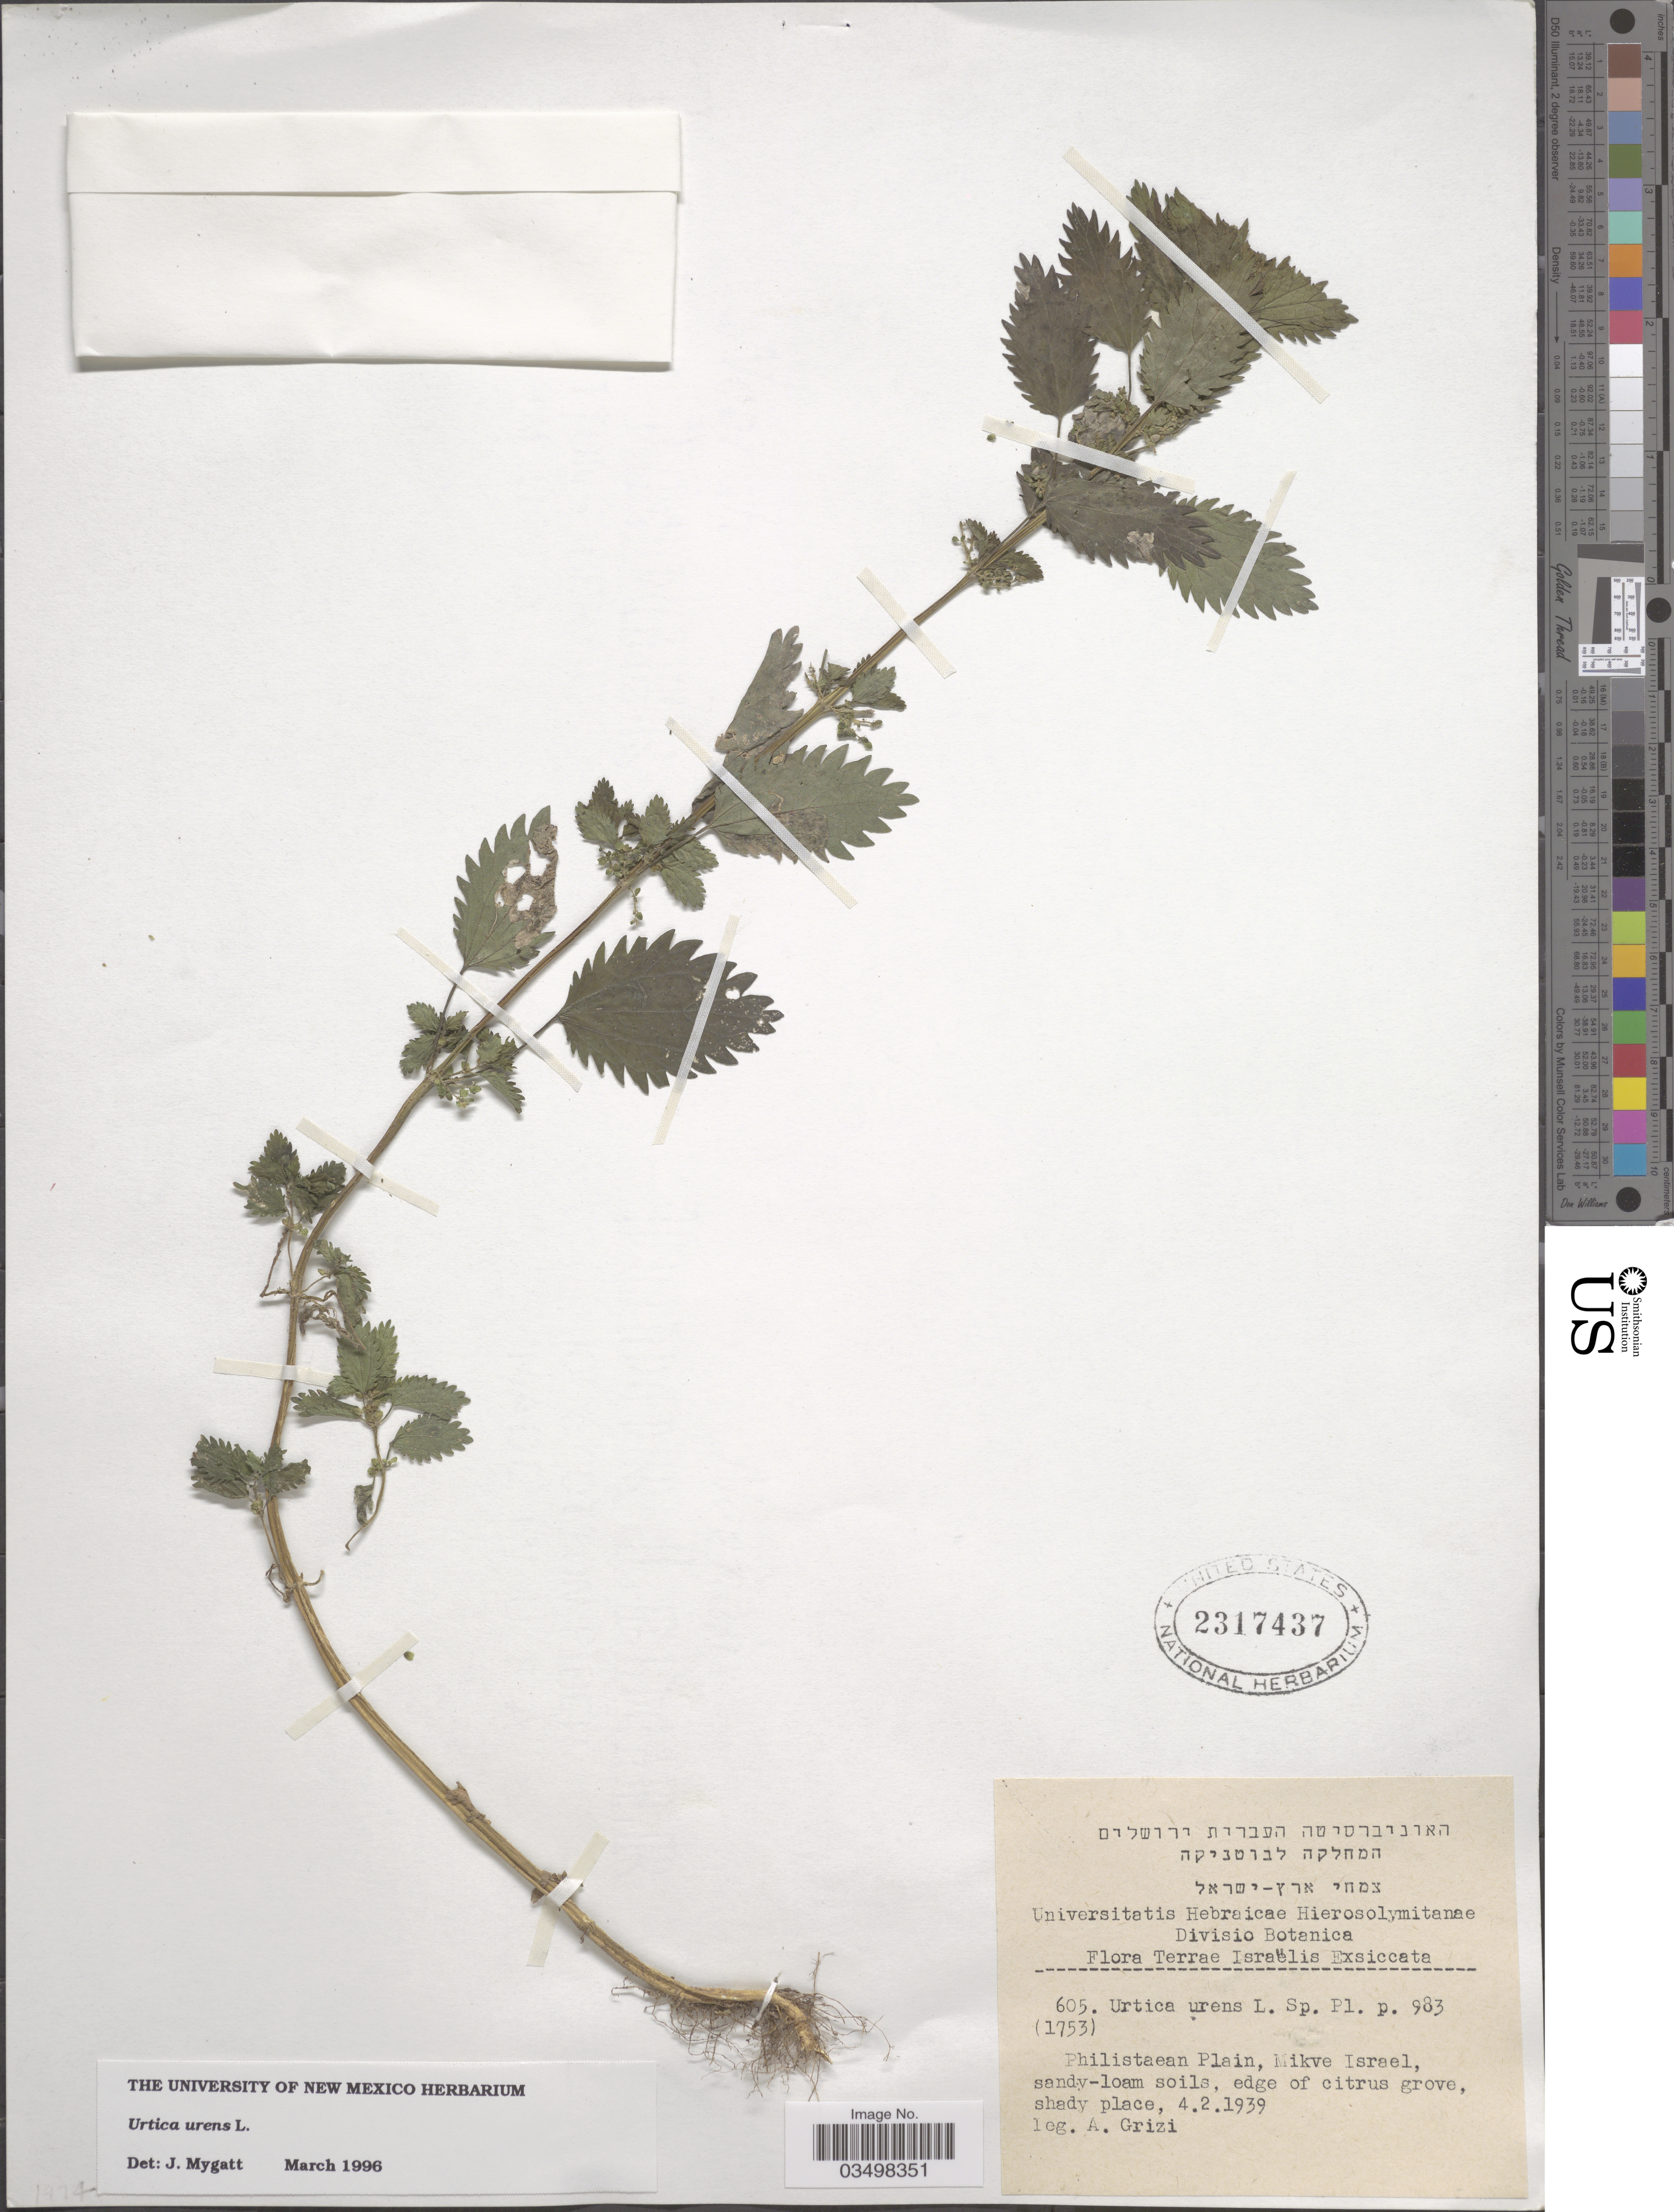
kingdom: Plantae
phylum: Tracheophyta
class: Magnoliopsida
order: Rosales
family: Urticaceae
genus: Urtica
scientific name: Urtica urens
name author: L.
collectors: A. Grizi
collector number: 605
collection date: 1939-02-04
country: Israel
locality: Terrae Israëlis. Philistaean Plain, Mikve Israel.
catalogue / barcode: US 2317437